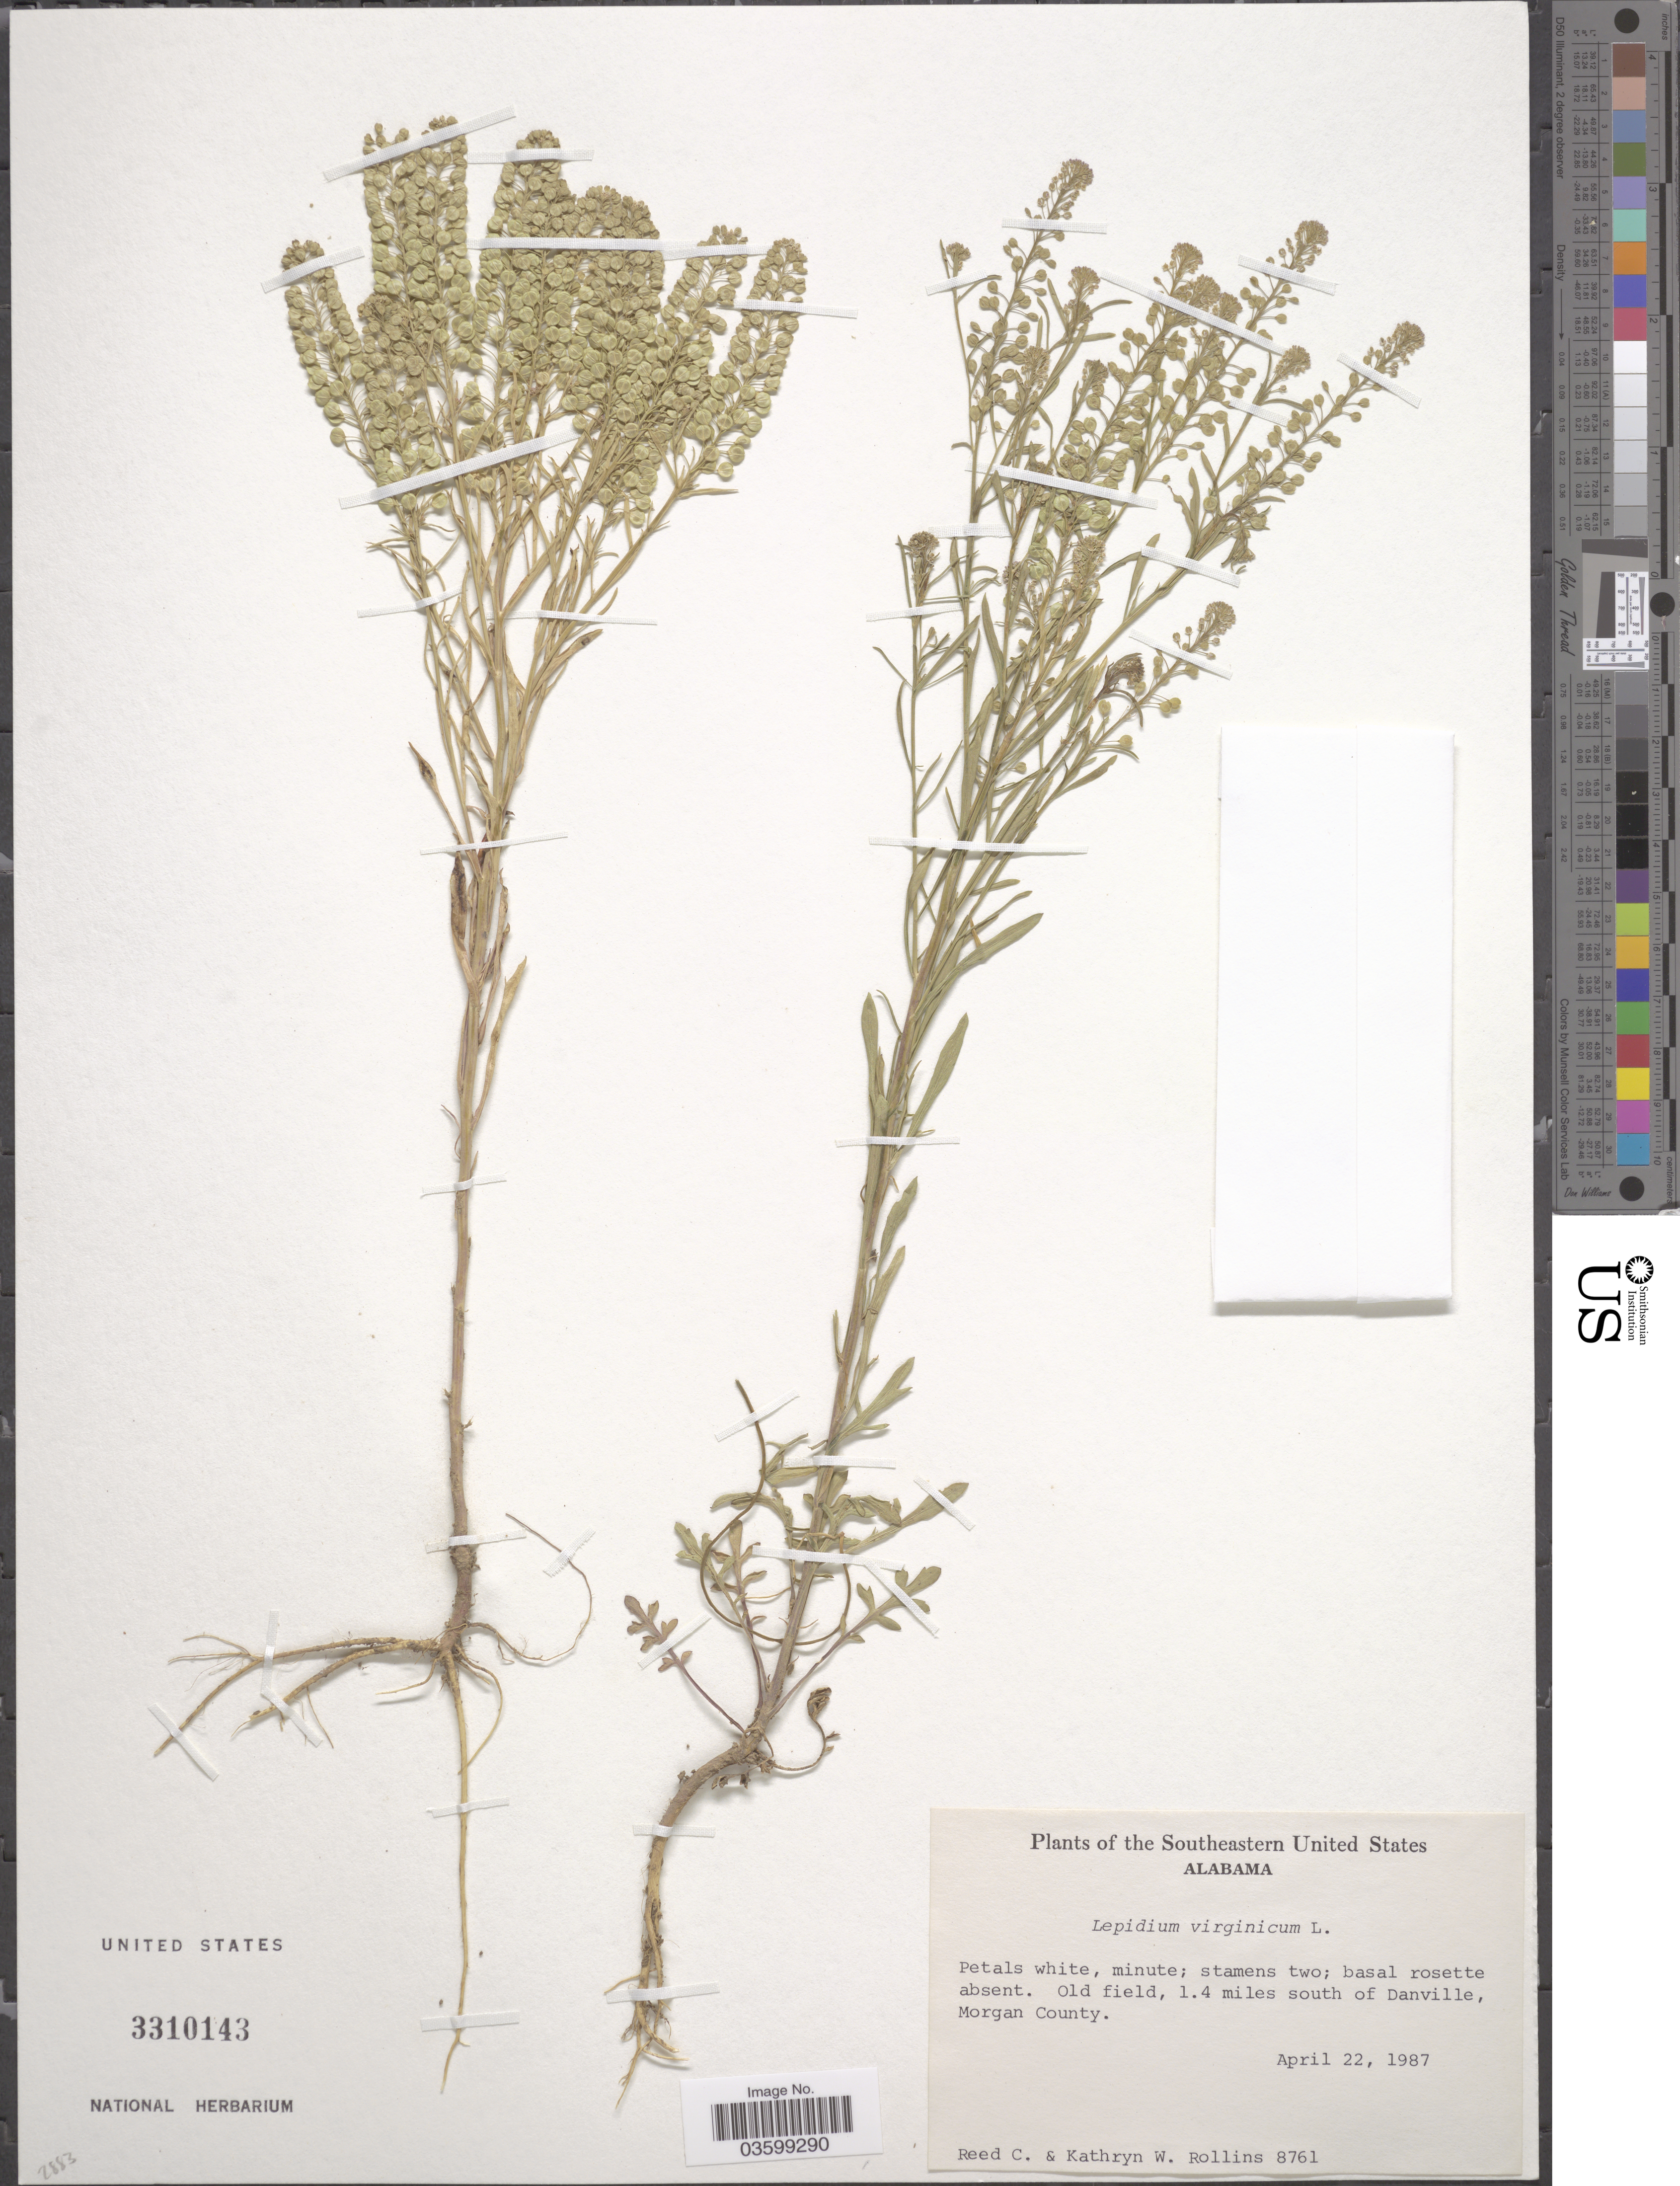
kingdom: Plantae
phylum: Tracheophyta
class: Magnoliopsida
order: Brassicales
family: Brassicaceae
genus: Lepidium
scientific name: Lepidium virginicum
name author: L.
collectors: R. C. Rollins & K. W. Rollins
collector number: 8761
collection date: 1987-04-22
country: United States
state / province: Alabama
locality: Southeastern United States. Old field, 1.4 miles south of Danville, Morgan County.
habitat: old field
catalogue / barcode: US 3310143